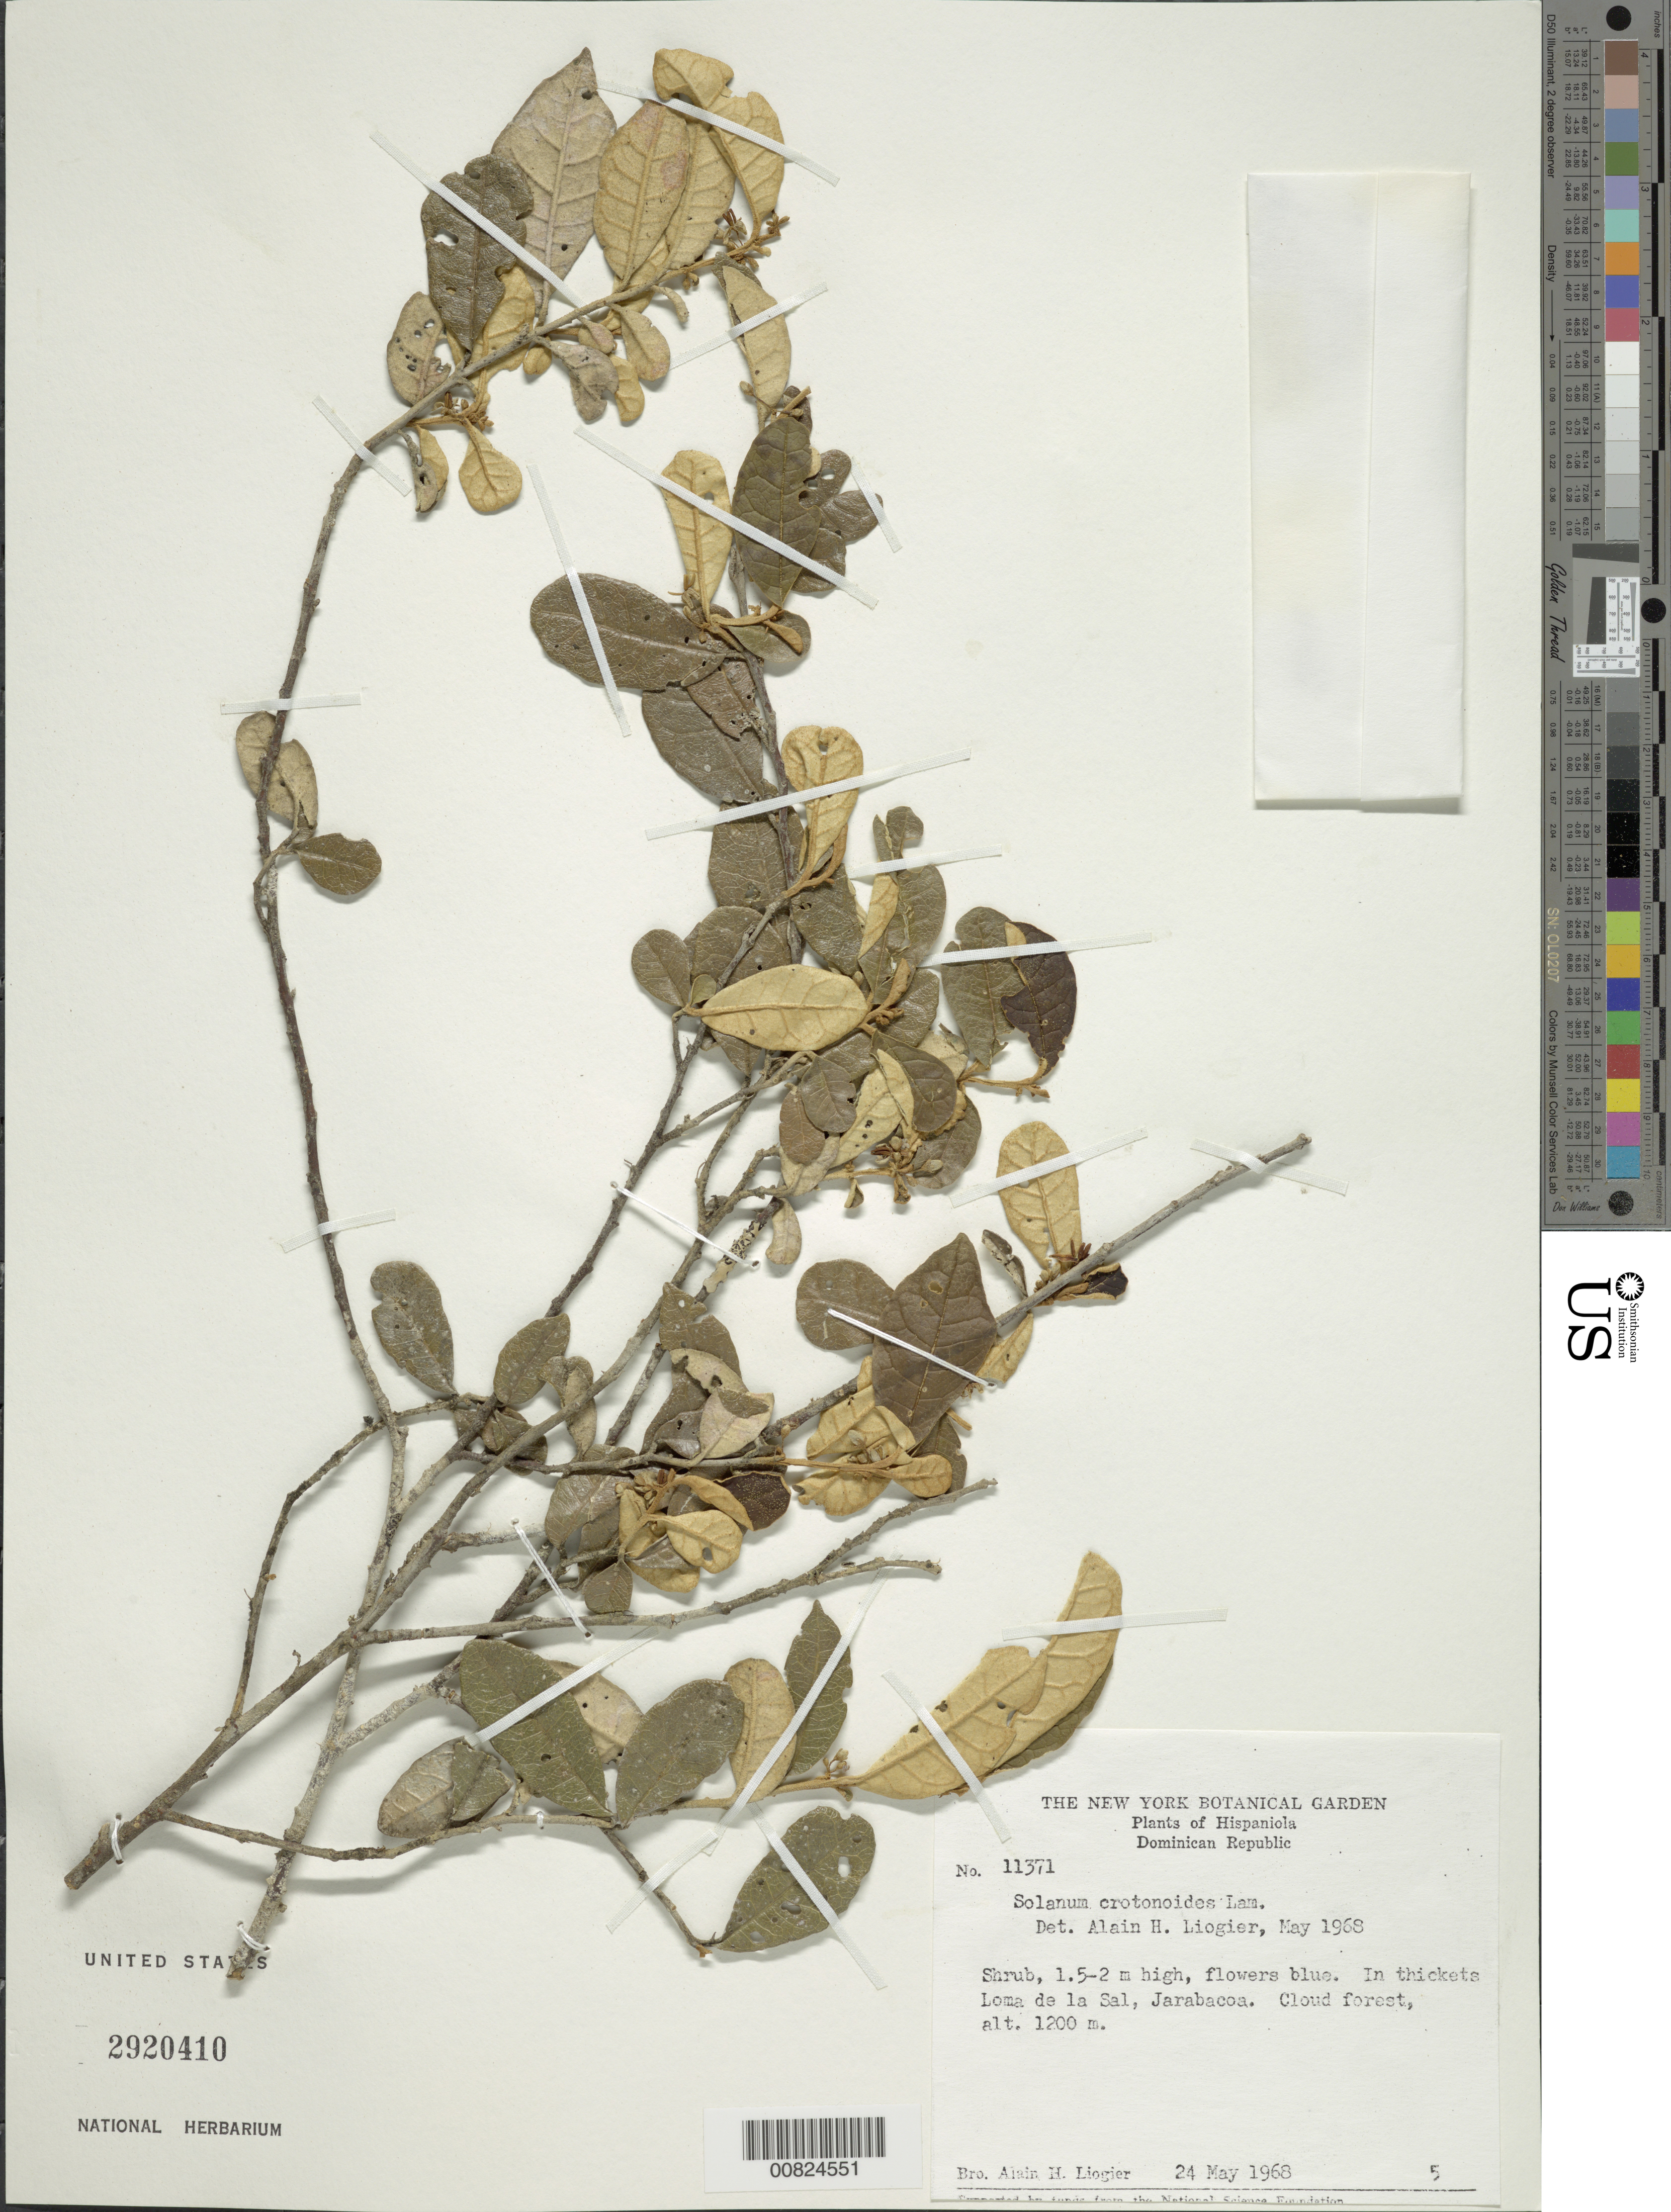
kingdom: Plantae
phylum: Tracheophyta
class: Magnoliopsida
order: Solanales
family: Solanaceae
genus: Solanum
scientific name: Solanum crotonoides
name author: Lam.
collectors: A. H. Liogier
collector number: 11371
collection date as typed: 24 May 1968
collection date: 1968-05-24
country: Dominican Republic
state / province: La Vega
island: Hispaniola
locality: Loma de la Sal, Jarabacoa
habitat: In thickets of cloud forest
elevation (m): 1200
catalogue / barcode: US 2920410